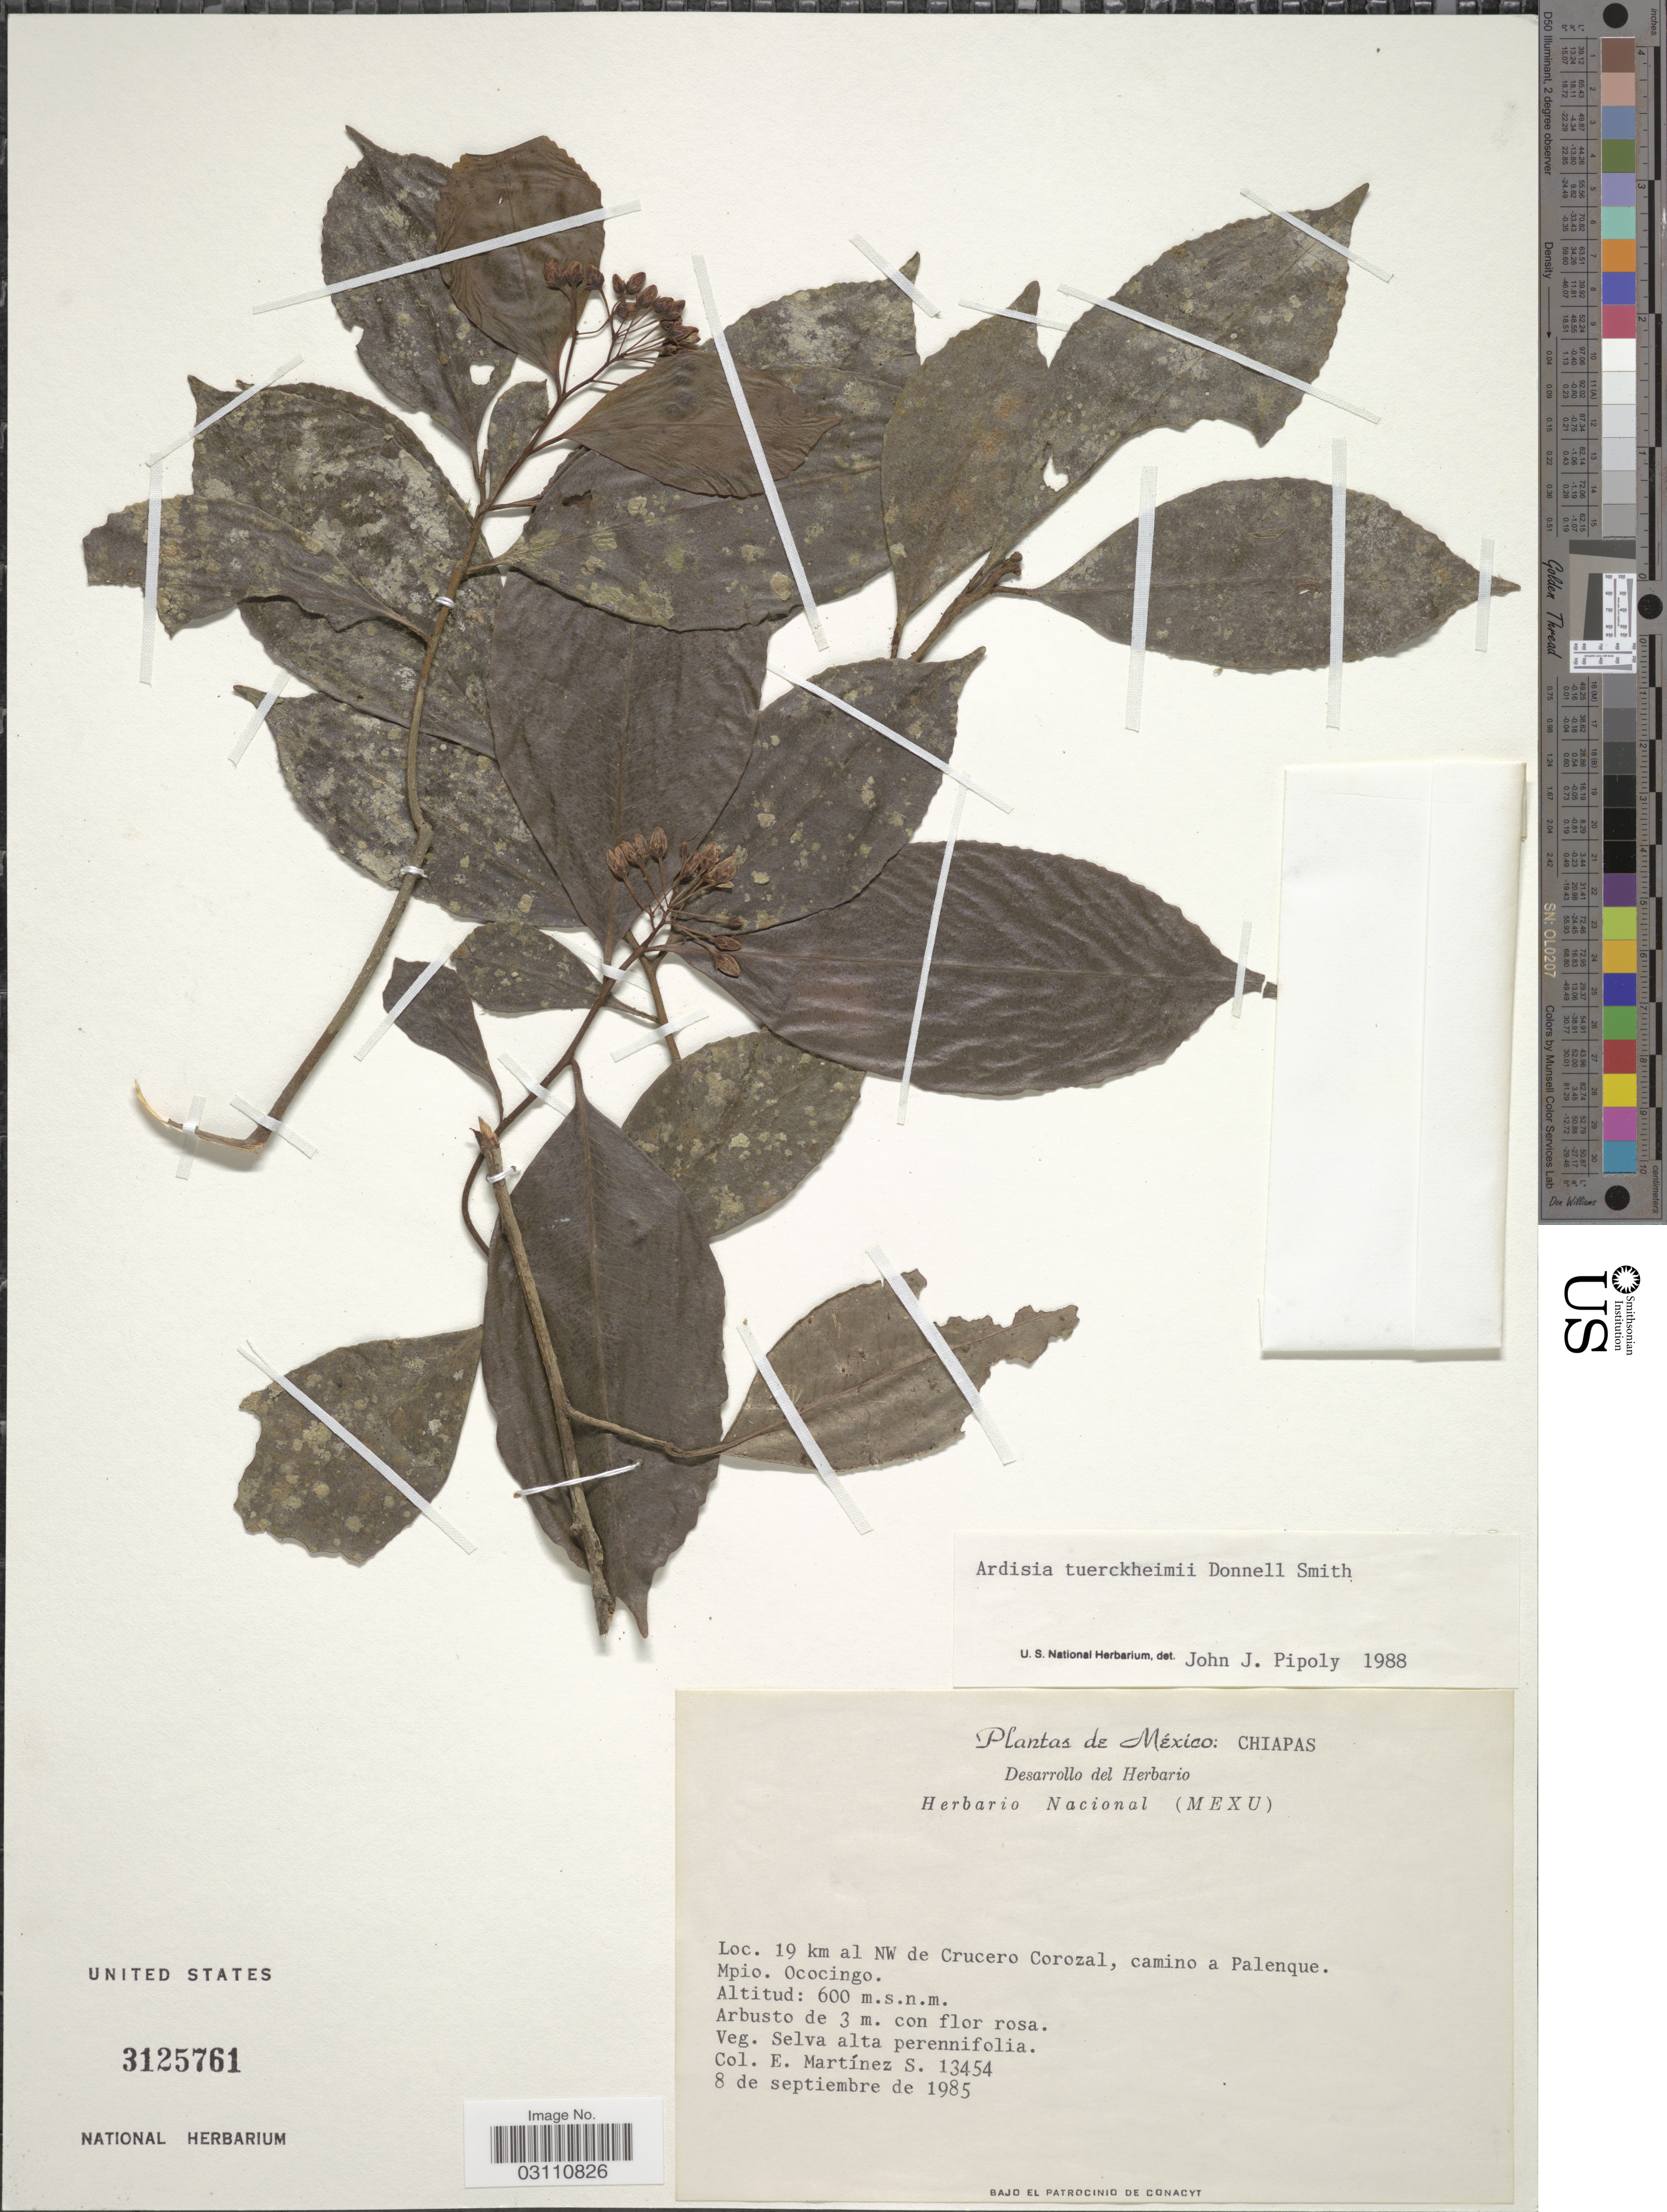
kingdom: Plantae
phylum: Tracheophyta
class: Magnoliopsida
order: Ericales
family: Primulaceae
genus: Ardisia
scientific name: Ardisia tuerckheimii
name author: Donn. Sm.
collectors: E. M. Martínez S.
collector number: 13454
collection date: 1985-09-08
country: Mexico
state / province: Chiapas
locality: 19 km al NW de Crucero Corozal, camino a Palenque. Mpio. Ococingo.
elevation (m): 600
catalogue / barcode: US 3125761